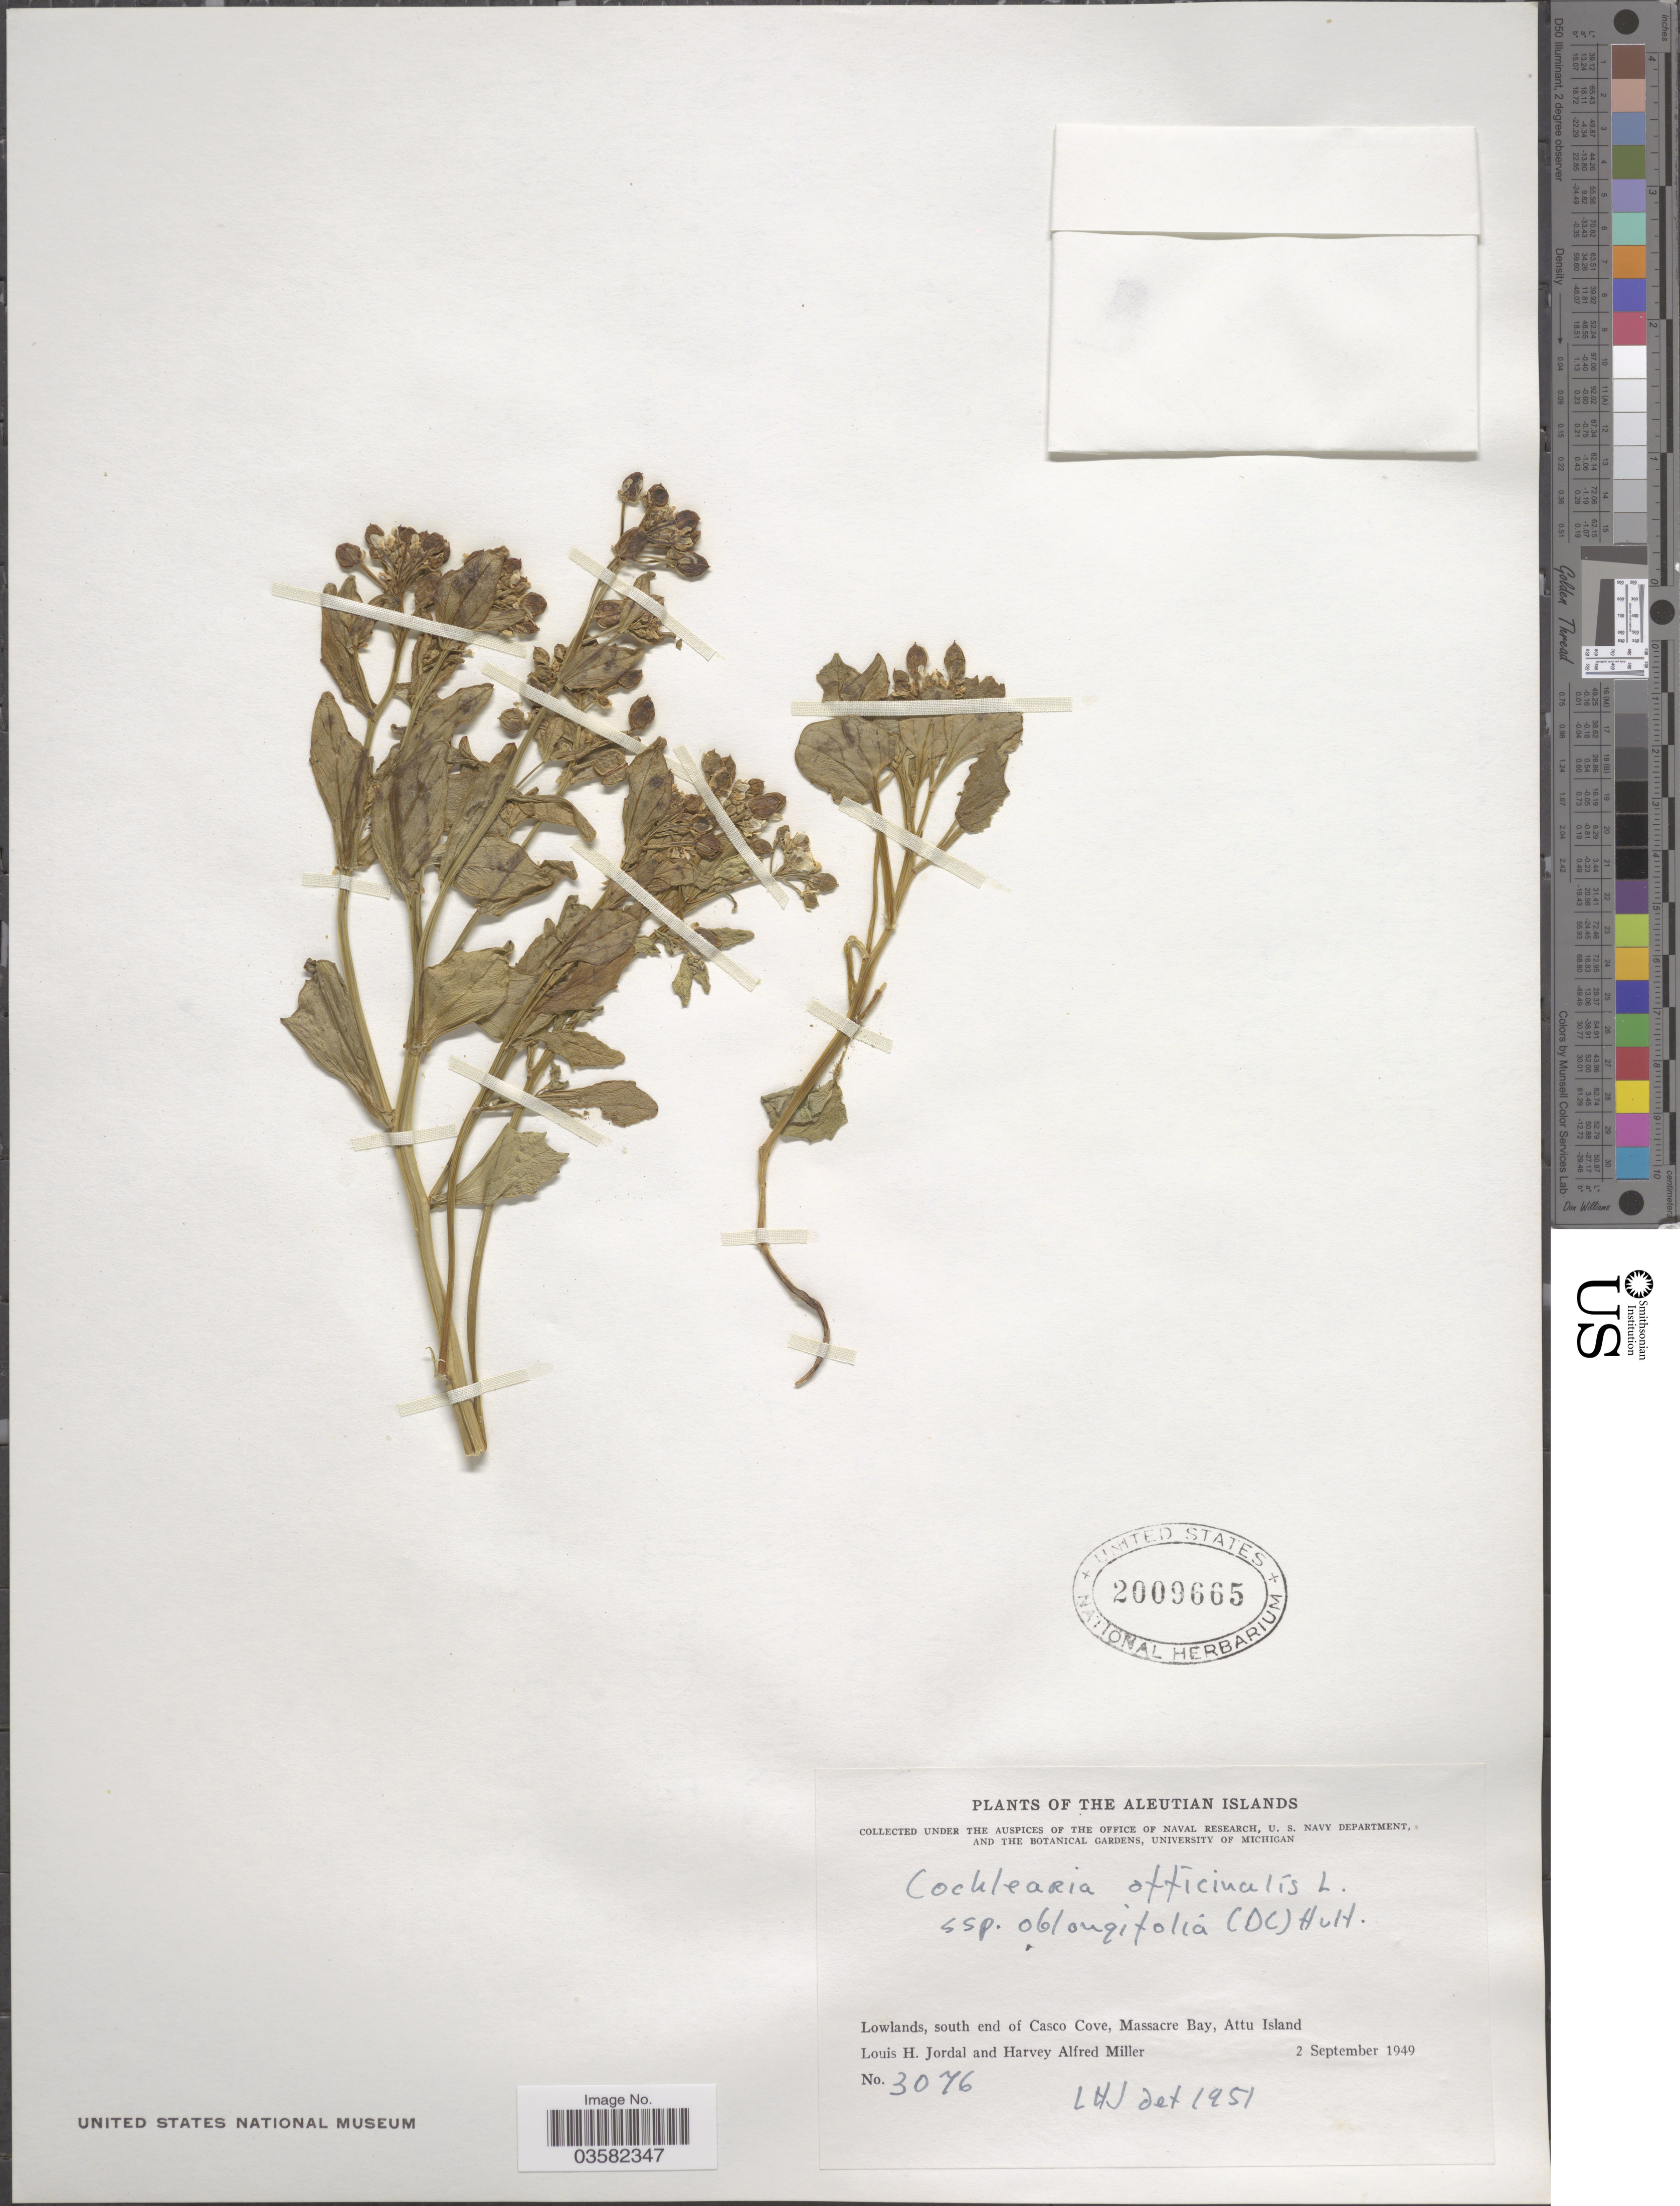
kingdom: Plantae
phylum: Tracheophyta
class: Magnoliopsida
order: Brassicales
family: Brassicaceae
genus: Cochlearia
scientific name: Cochlearia oblongifolia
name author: DC.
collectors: L. Jordal & H. A. Miller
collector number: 3076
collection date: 1949-09-02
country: United States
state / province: Alaska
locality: The Aleutian Islands. Lowlands, south end of Casco Cove, Massacre Bay, Attu Island.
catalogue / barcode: US 2009665